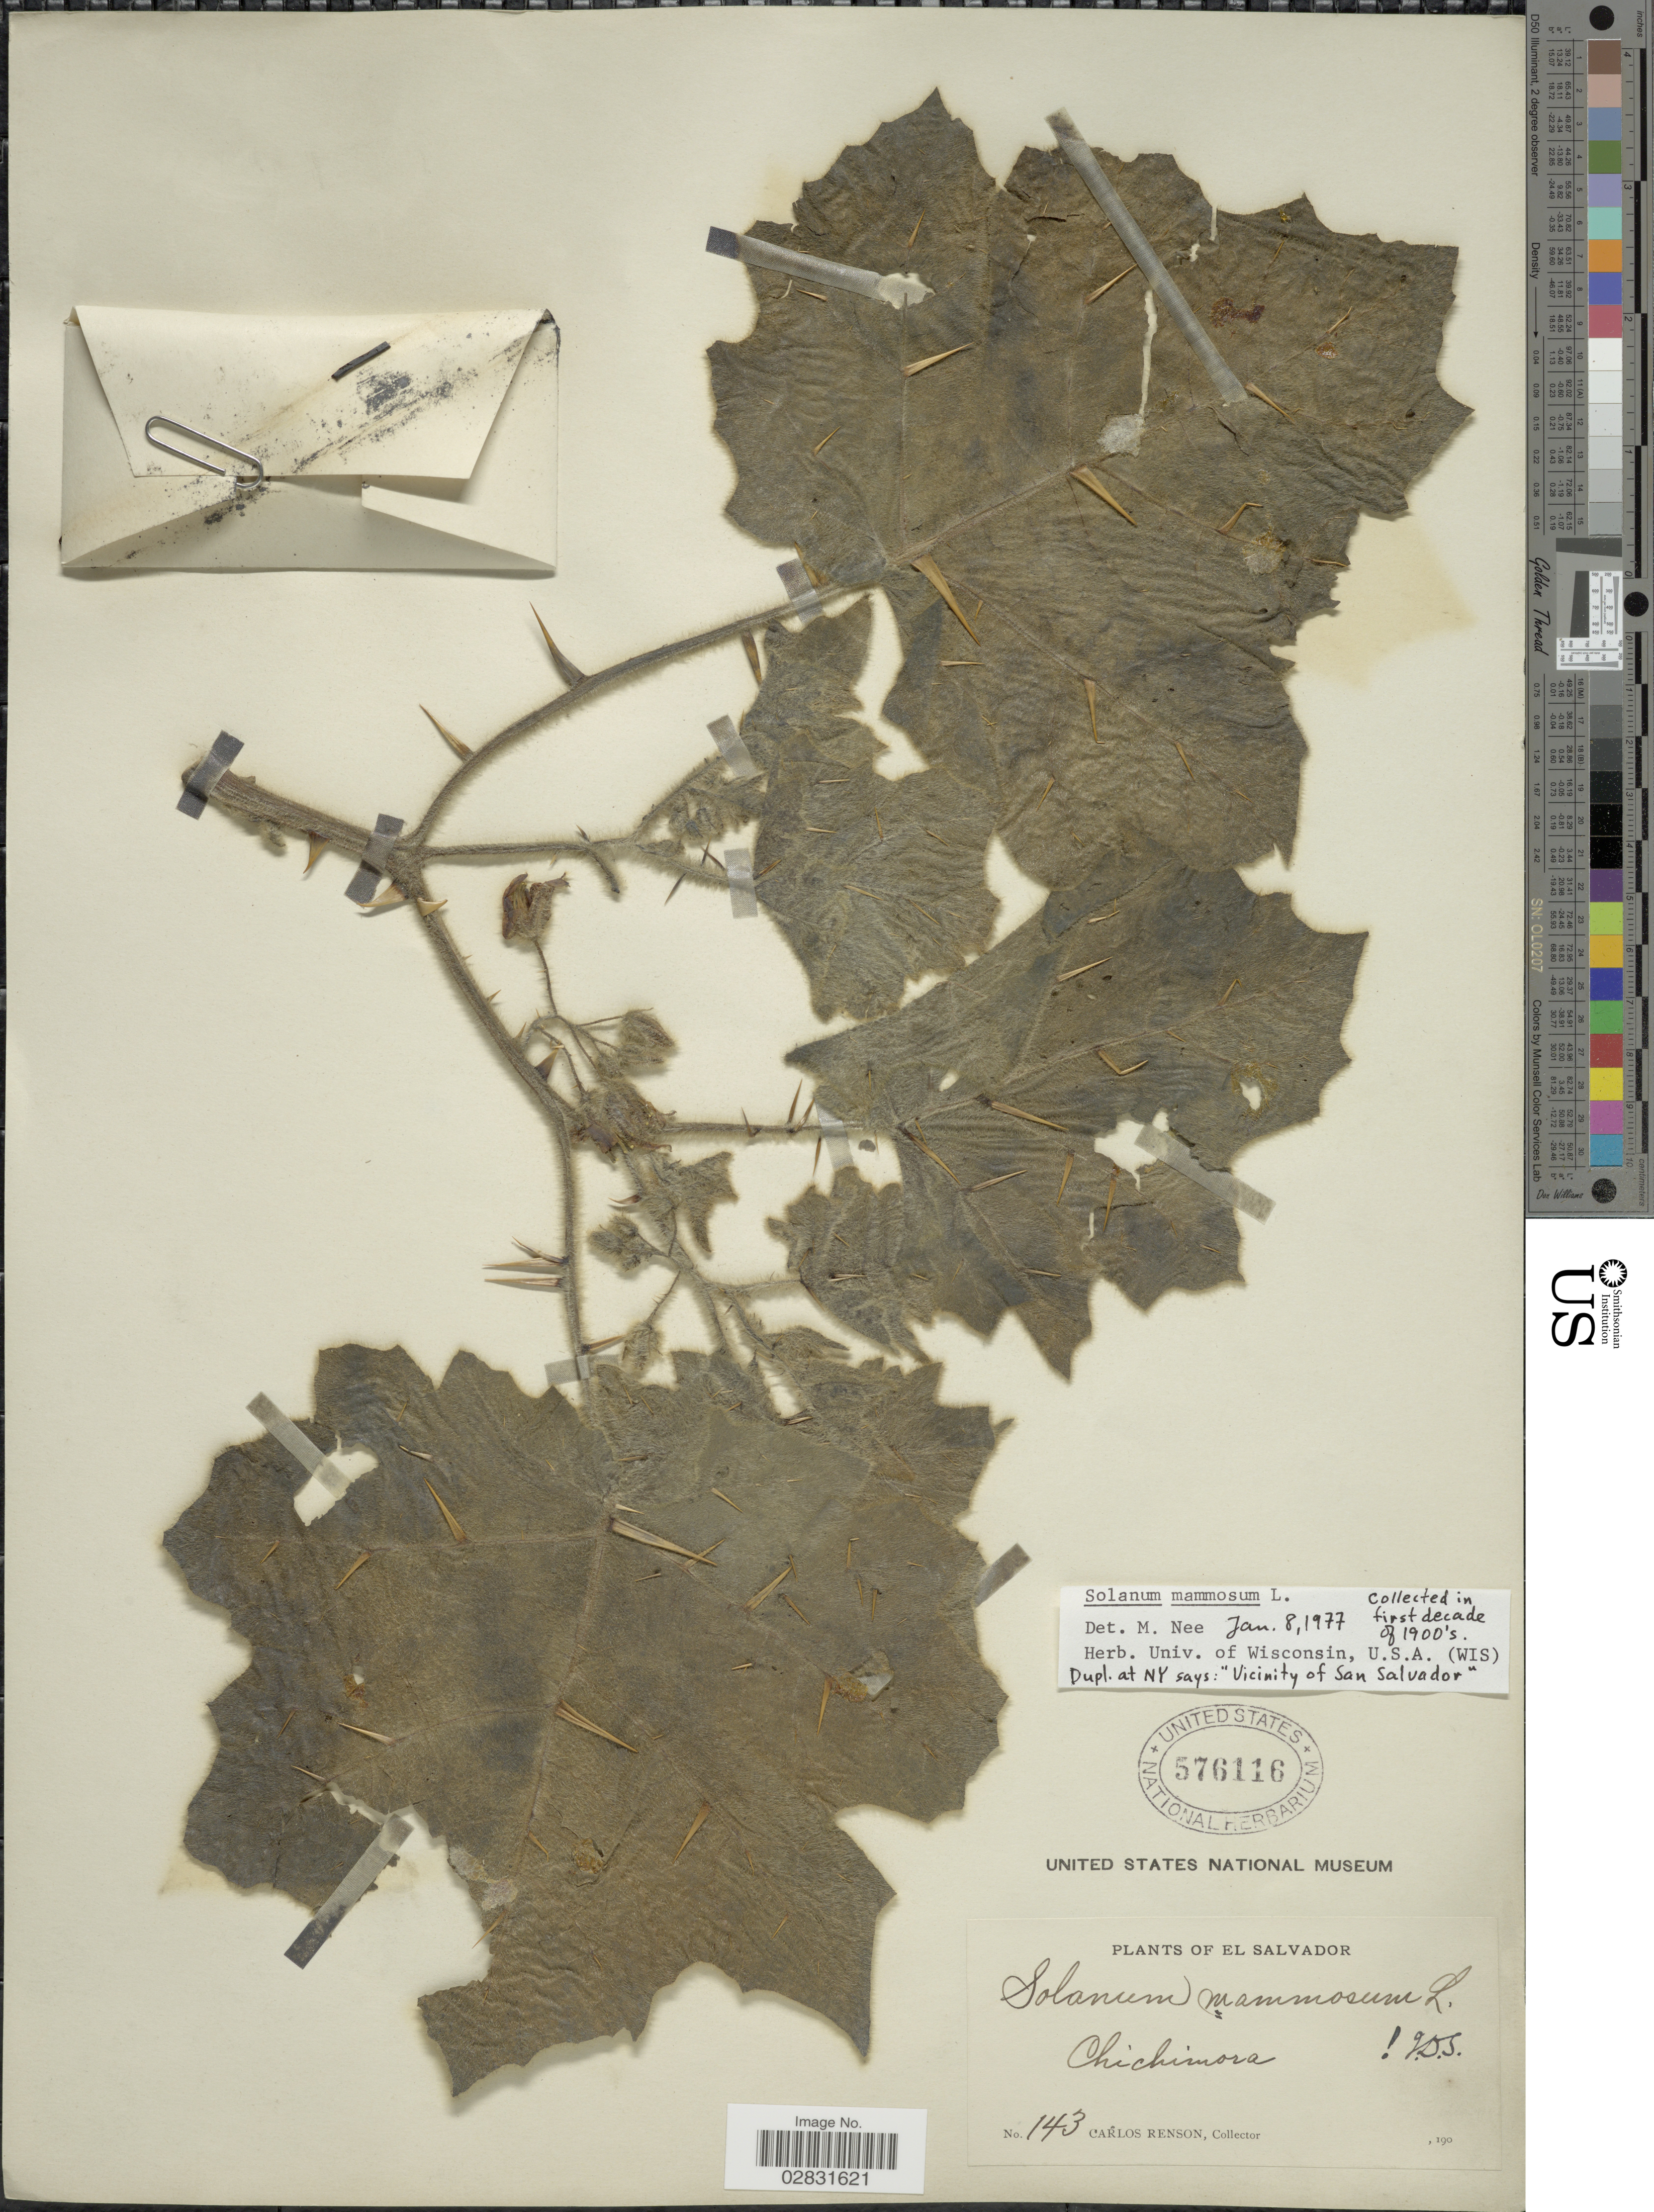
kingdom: Plantae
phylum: Tracheophyta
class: Magnoliopsida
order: Solanales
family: Solanaceae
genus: Solanum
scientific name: Solanum mammosum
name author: L.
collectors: C. Renson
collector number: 143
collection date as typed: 190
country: El Salvador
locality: Chichimora.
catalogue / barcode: US 576116